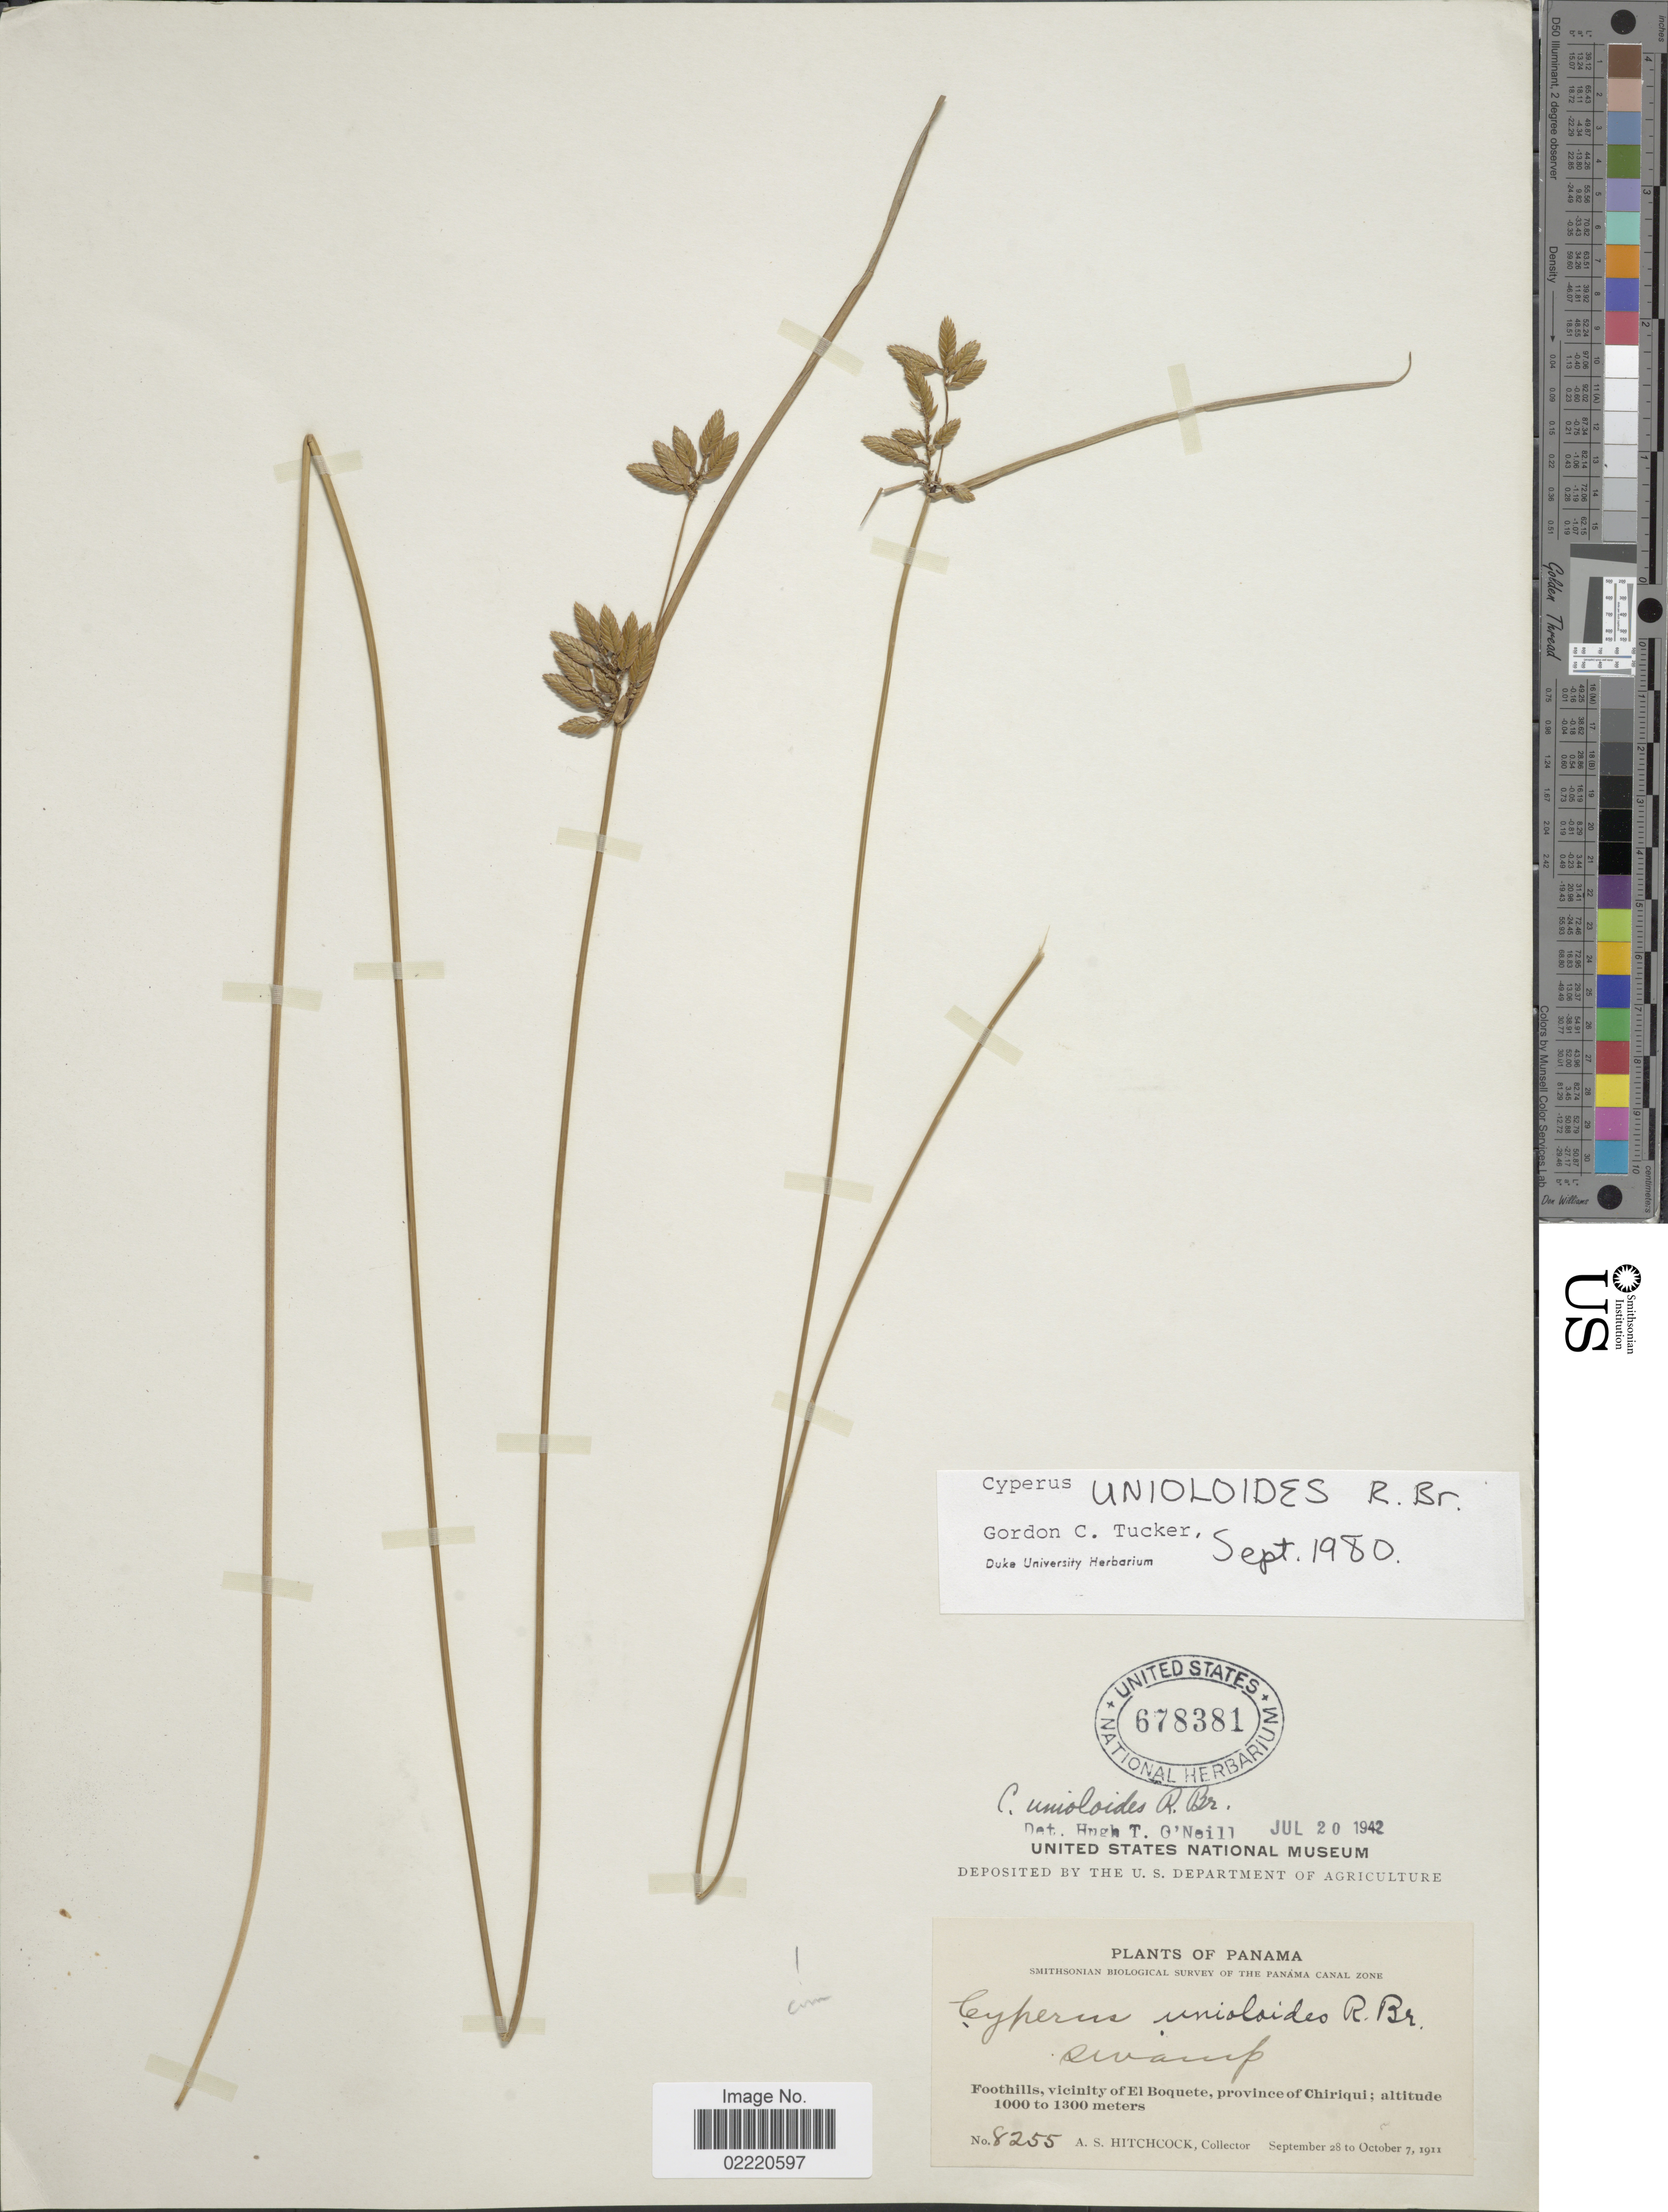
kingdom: Plantae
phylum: Tracheophyta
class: Liliopsida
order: Poales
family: Cyperaceae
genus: Cyperus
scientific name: Cyperus unioloides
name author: R. Br.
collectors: A. S. Hitchcock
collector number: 8255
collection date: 1911-09-28/1911-10-07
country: Panama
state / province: Chiriqui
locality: Panama Canal Zone, swamp, foothills, vicinity of El Boquete.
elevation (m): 1000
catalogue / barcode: US 678381